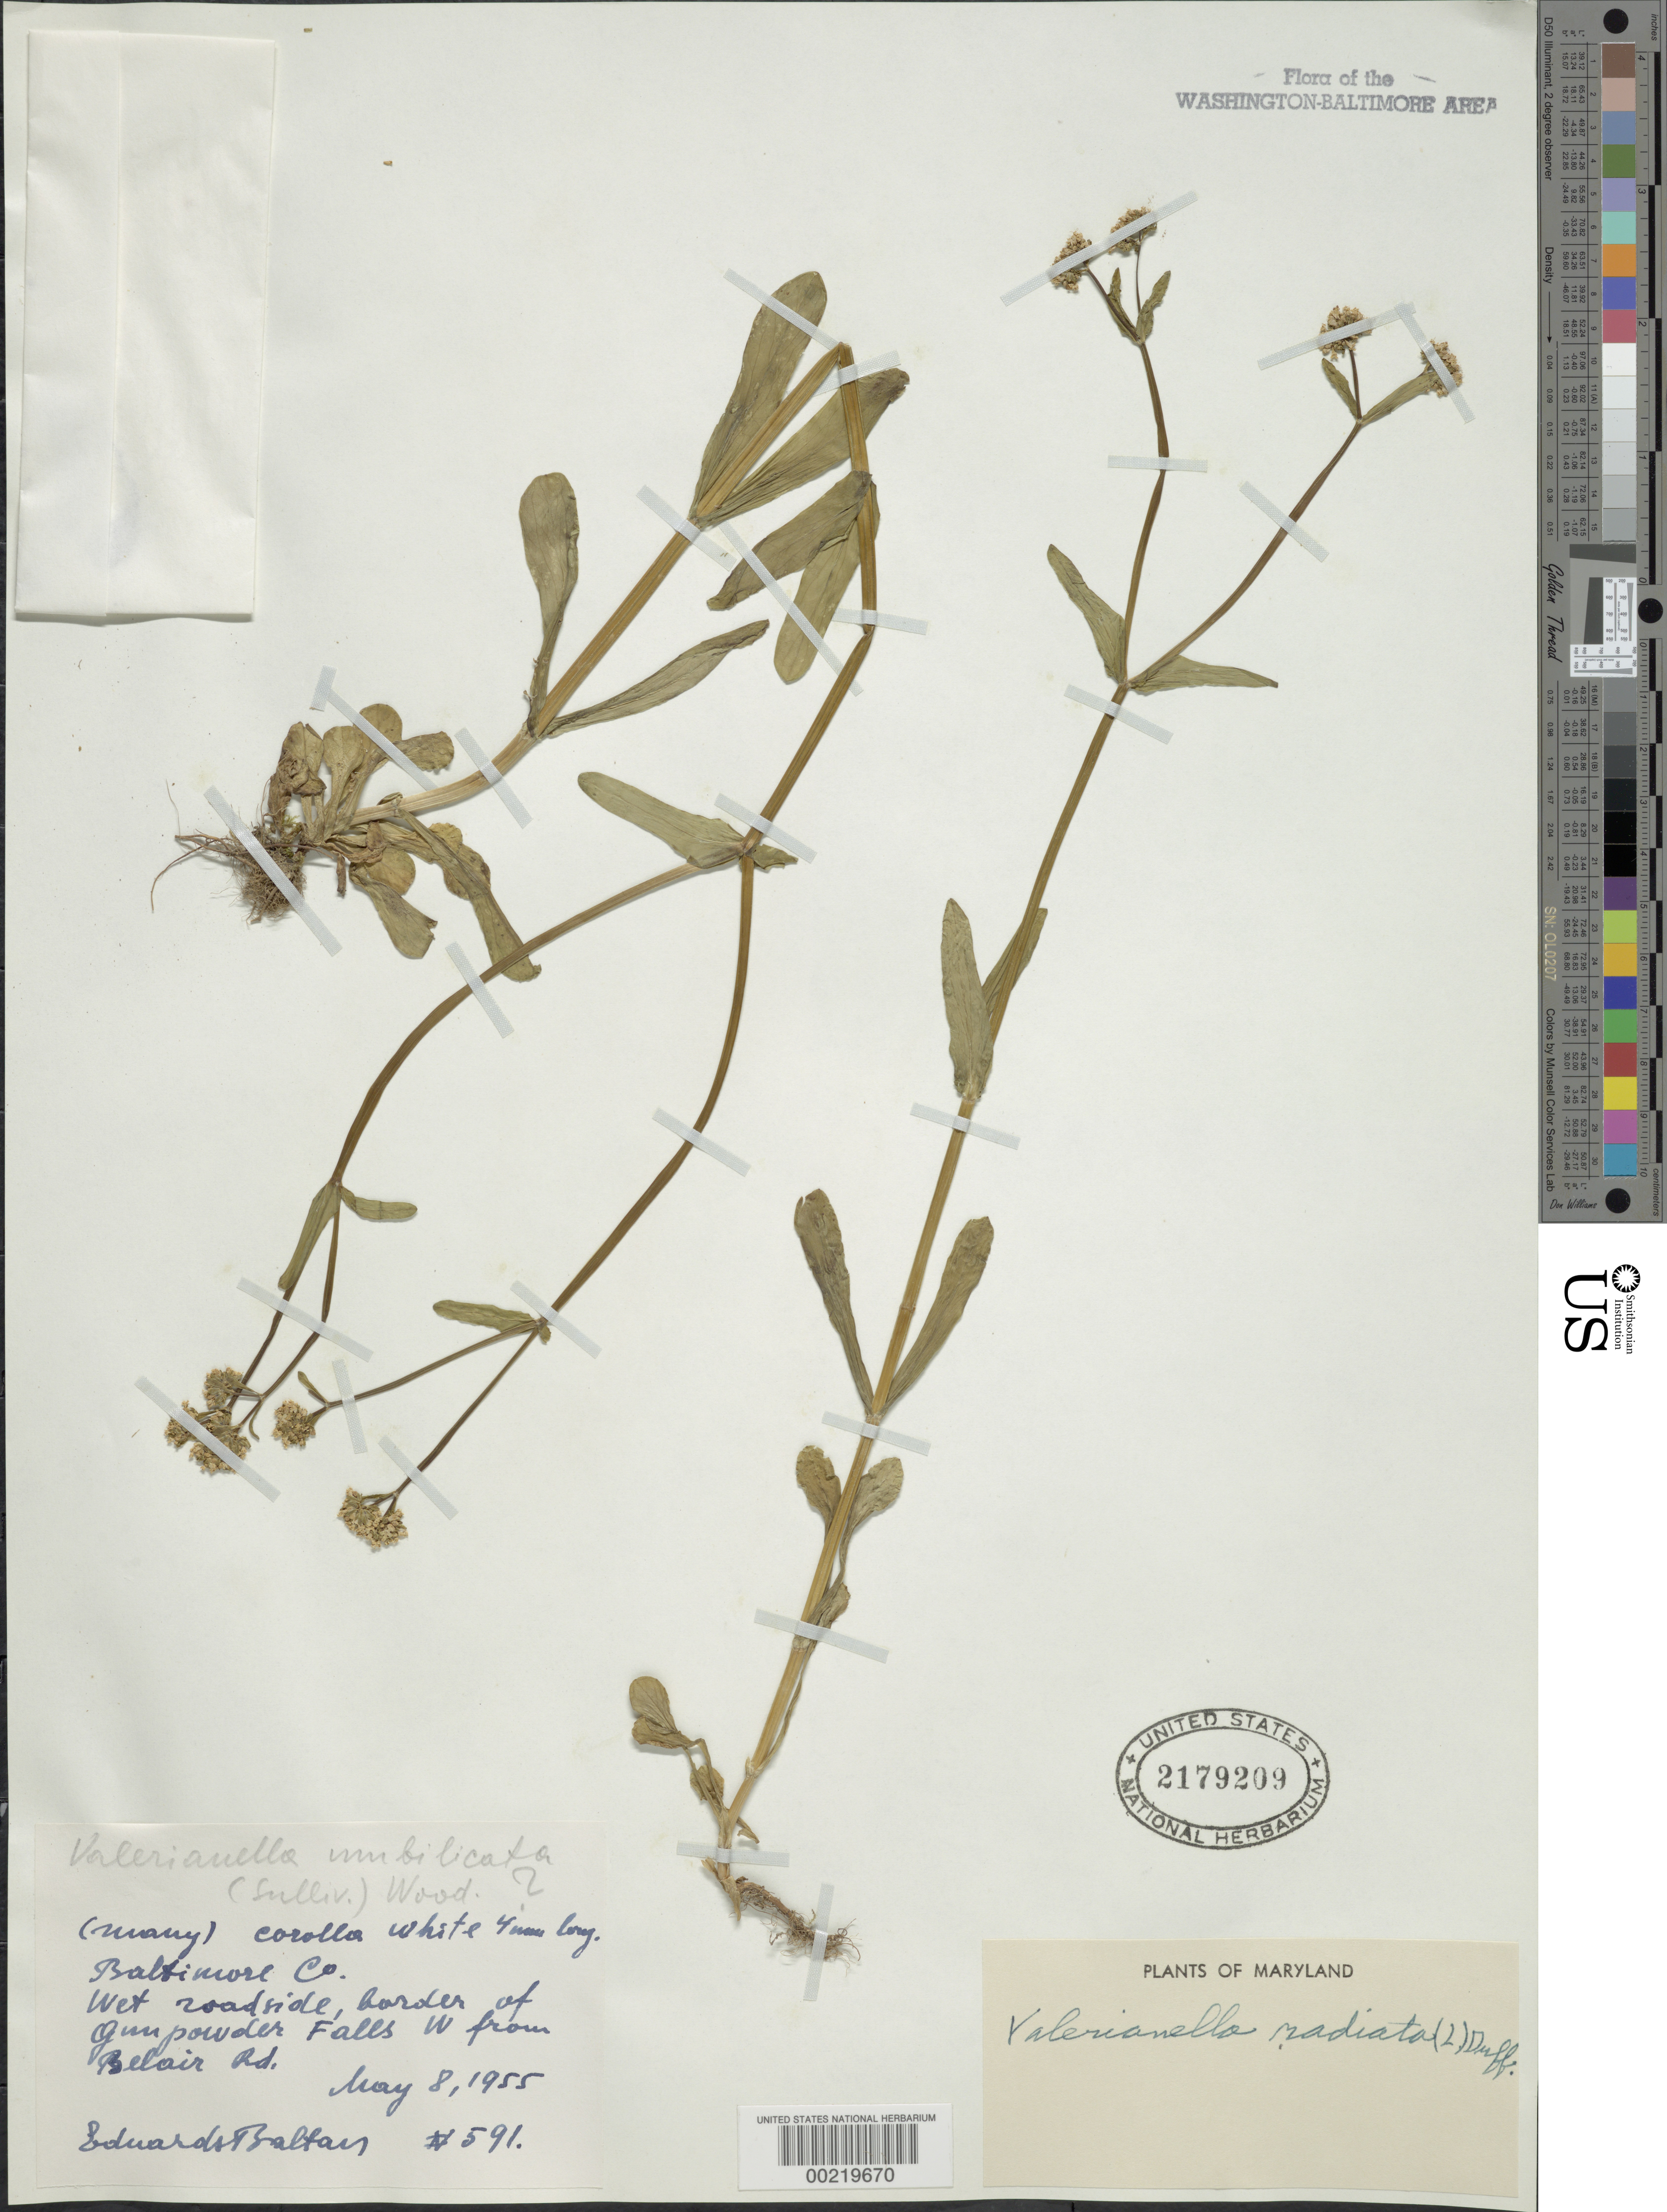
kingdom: Plantae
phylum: Tracheophyta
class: Magnoliopsida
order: Dipsacales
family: Caprifoliaceae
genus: Valerianella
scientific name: Valerianella radiata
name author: (L.) Dufr.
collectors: E. Baltars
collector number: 591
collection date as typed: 08 May 1955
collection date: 1955-05-08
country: United States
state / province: Maryland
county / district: Baltimore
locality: Border of Gunpowder Falls W from Belair Rd.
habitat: Wet roadside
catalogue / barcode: US 2179209